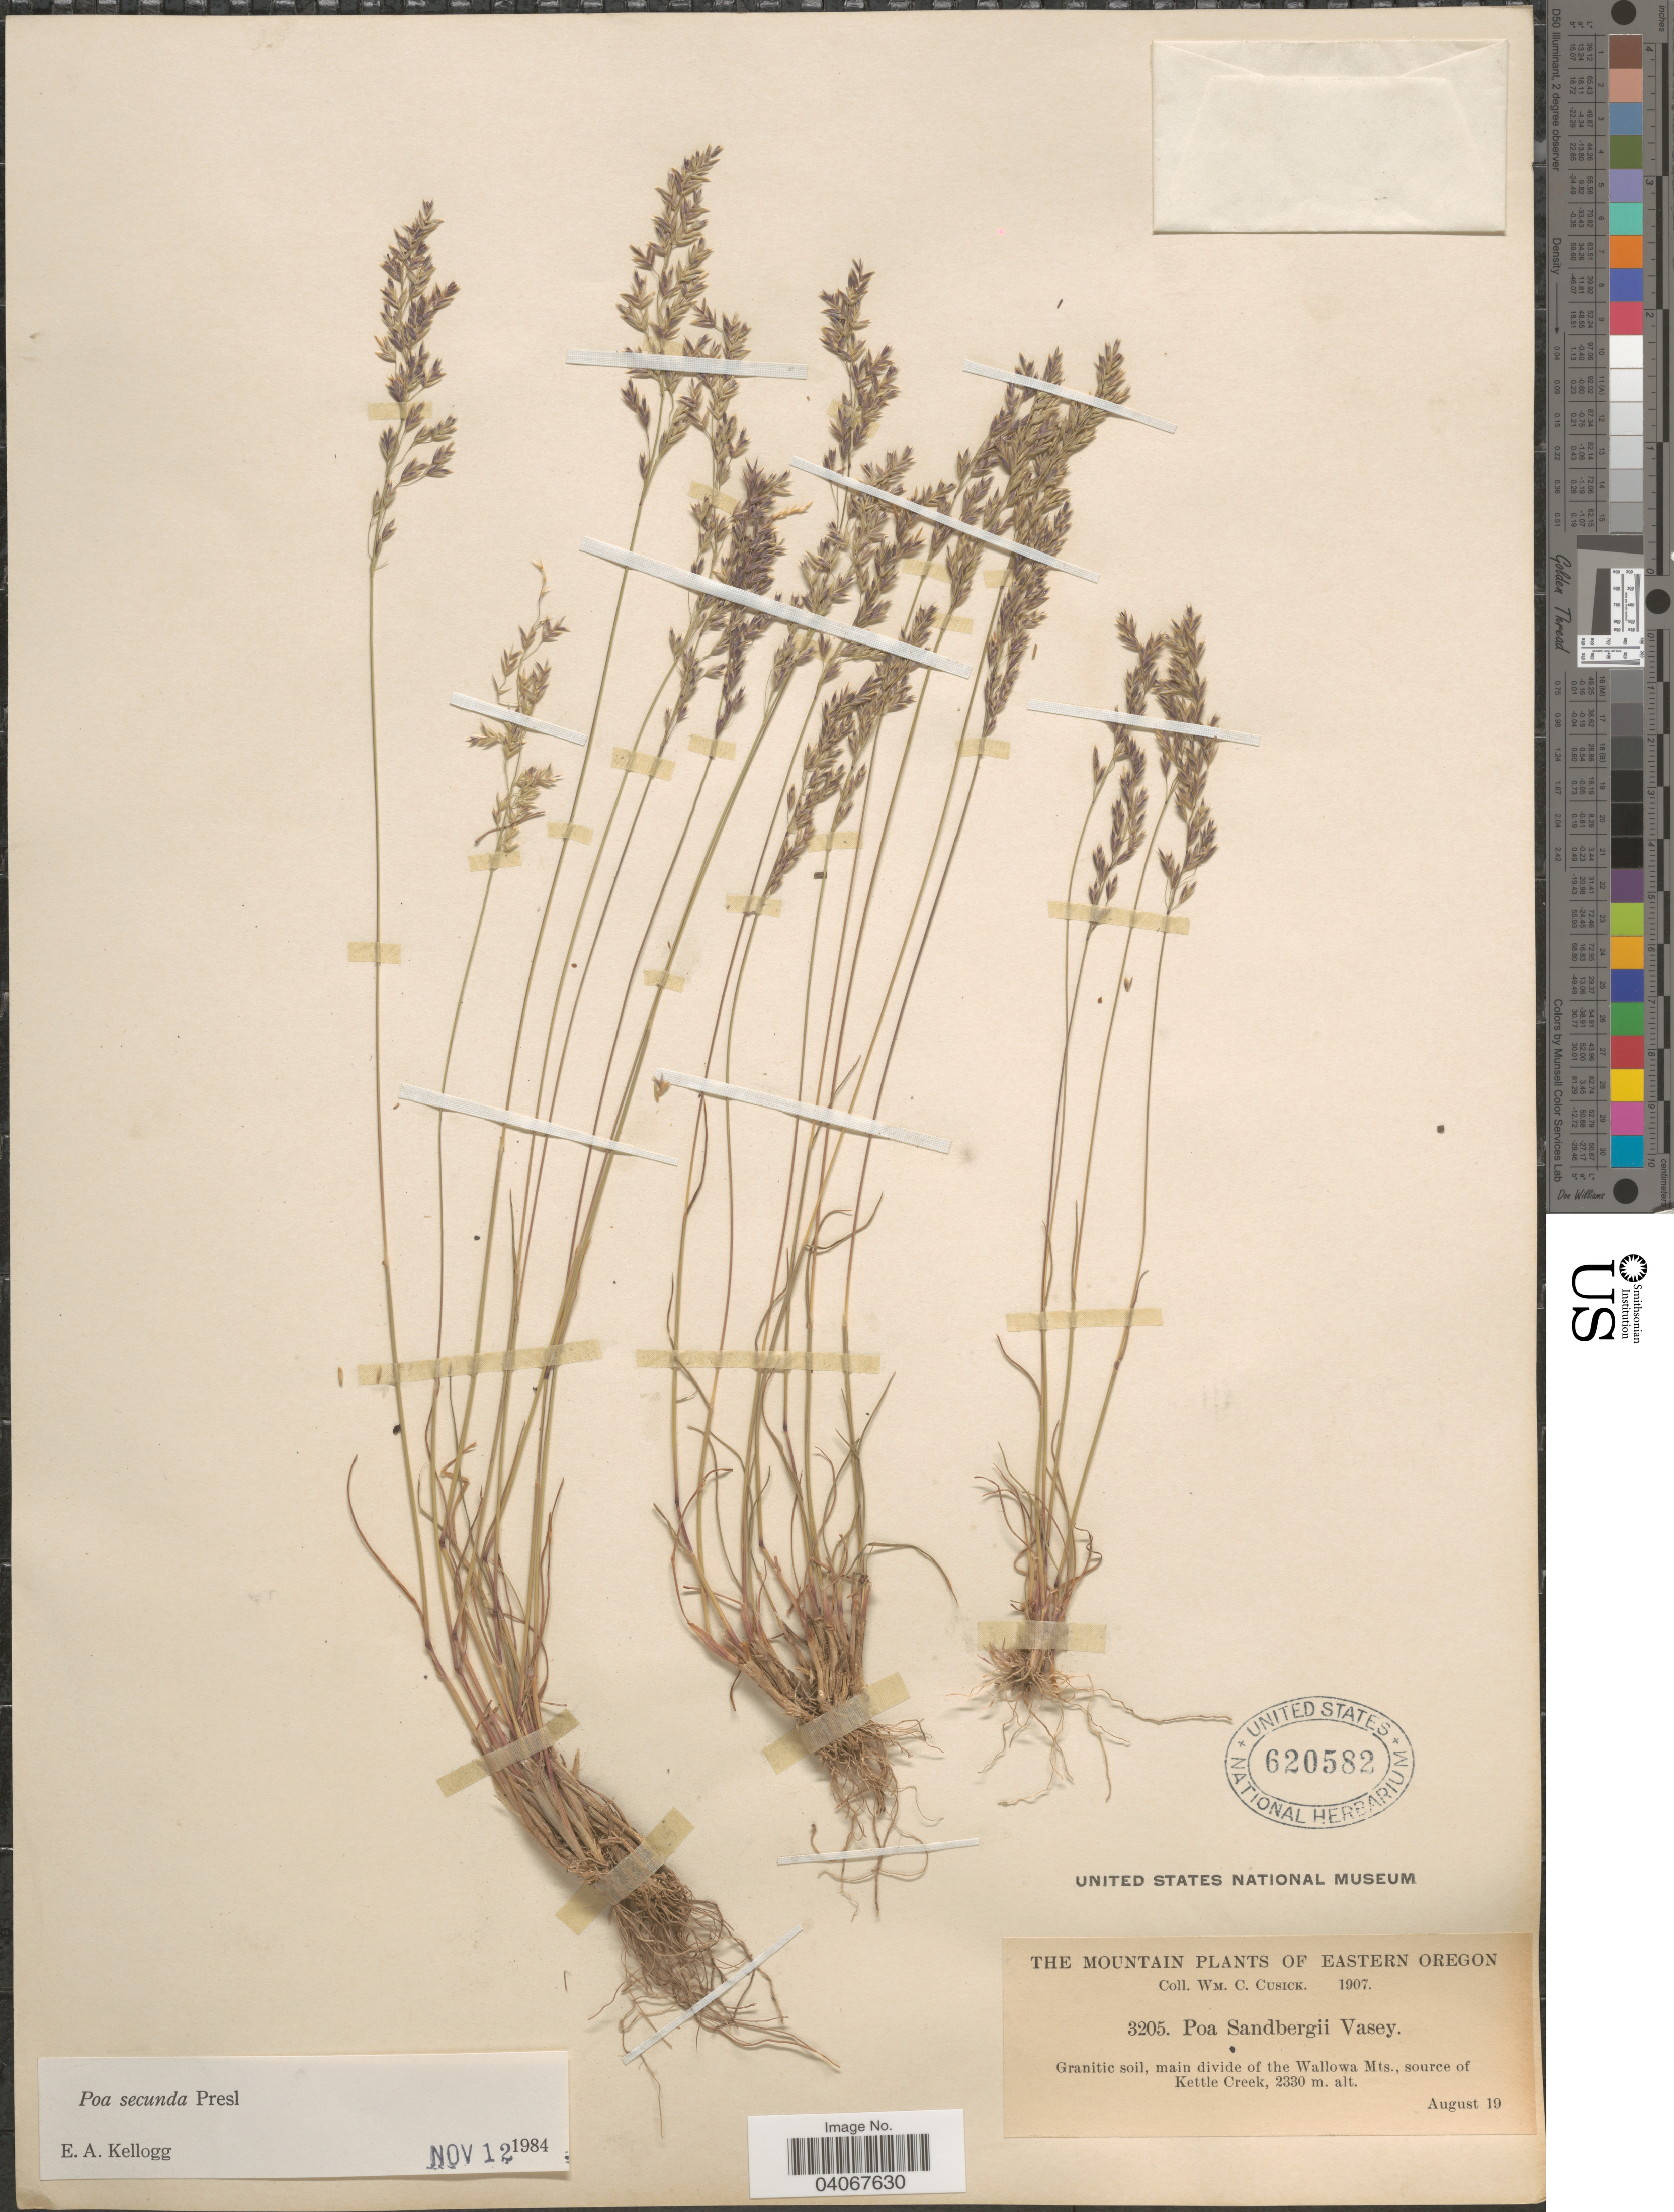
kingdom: Plantae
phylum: Tracheophyta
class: Liliopsida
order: Poales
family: Poaceae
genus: Poa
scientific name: Poa secunda subsp. secunda var. secunda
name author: J. Presl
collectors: W. C. Cusick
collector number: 3205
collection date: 1907-08-19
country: United States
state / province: Oregon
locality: The mountain of Eastern Oregon. Granitic soil, main divide of the Wallowa Mts., source of Kettle Creek.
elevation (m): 2330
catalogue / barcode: US 620582